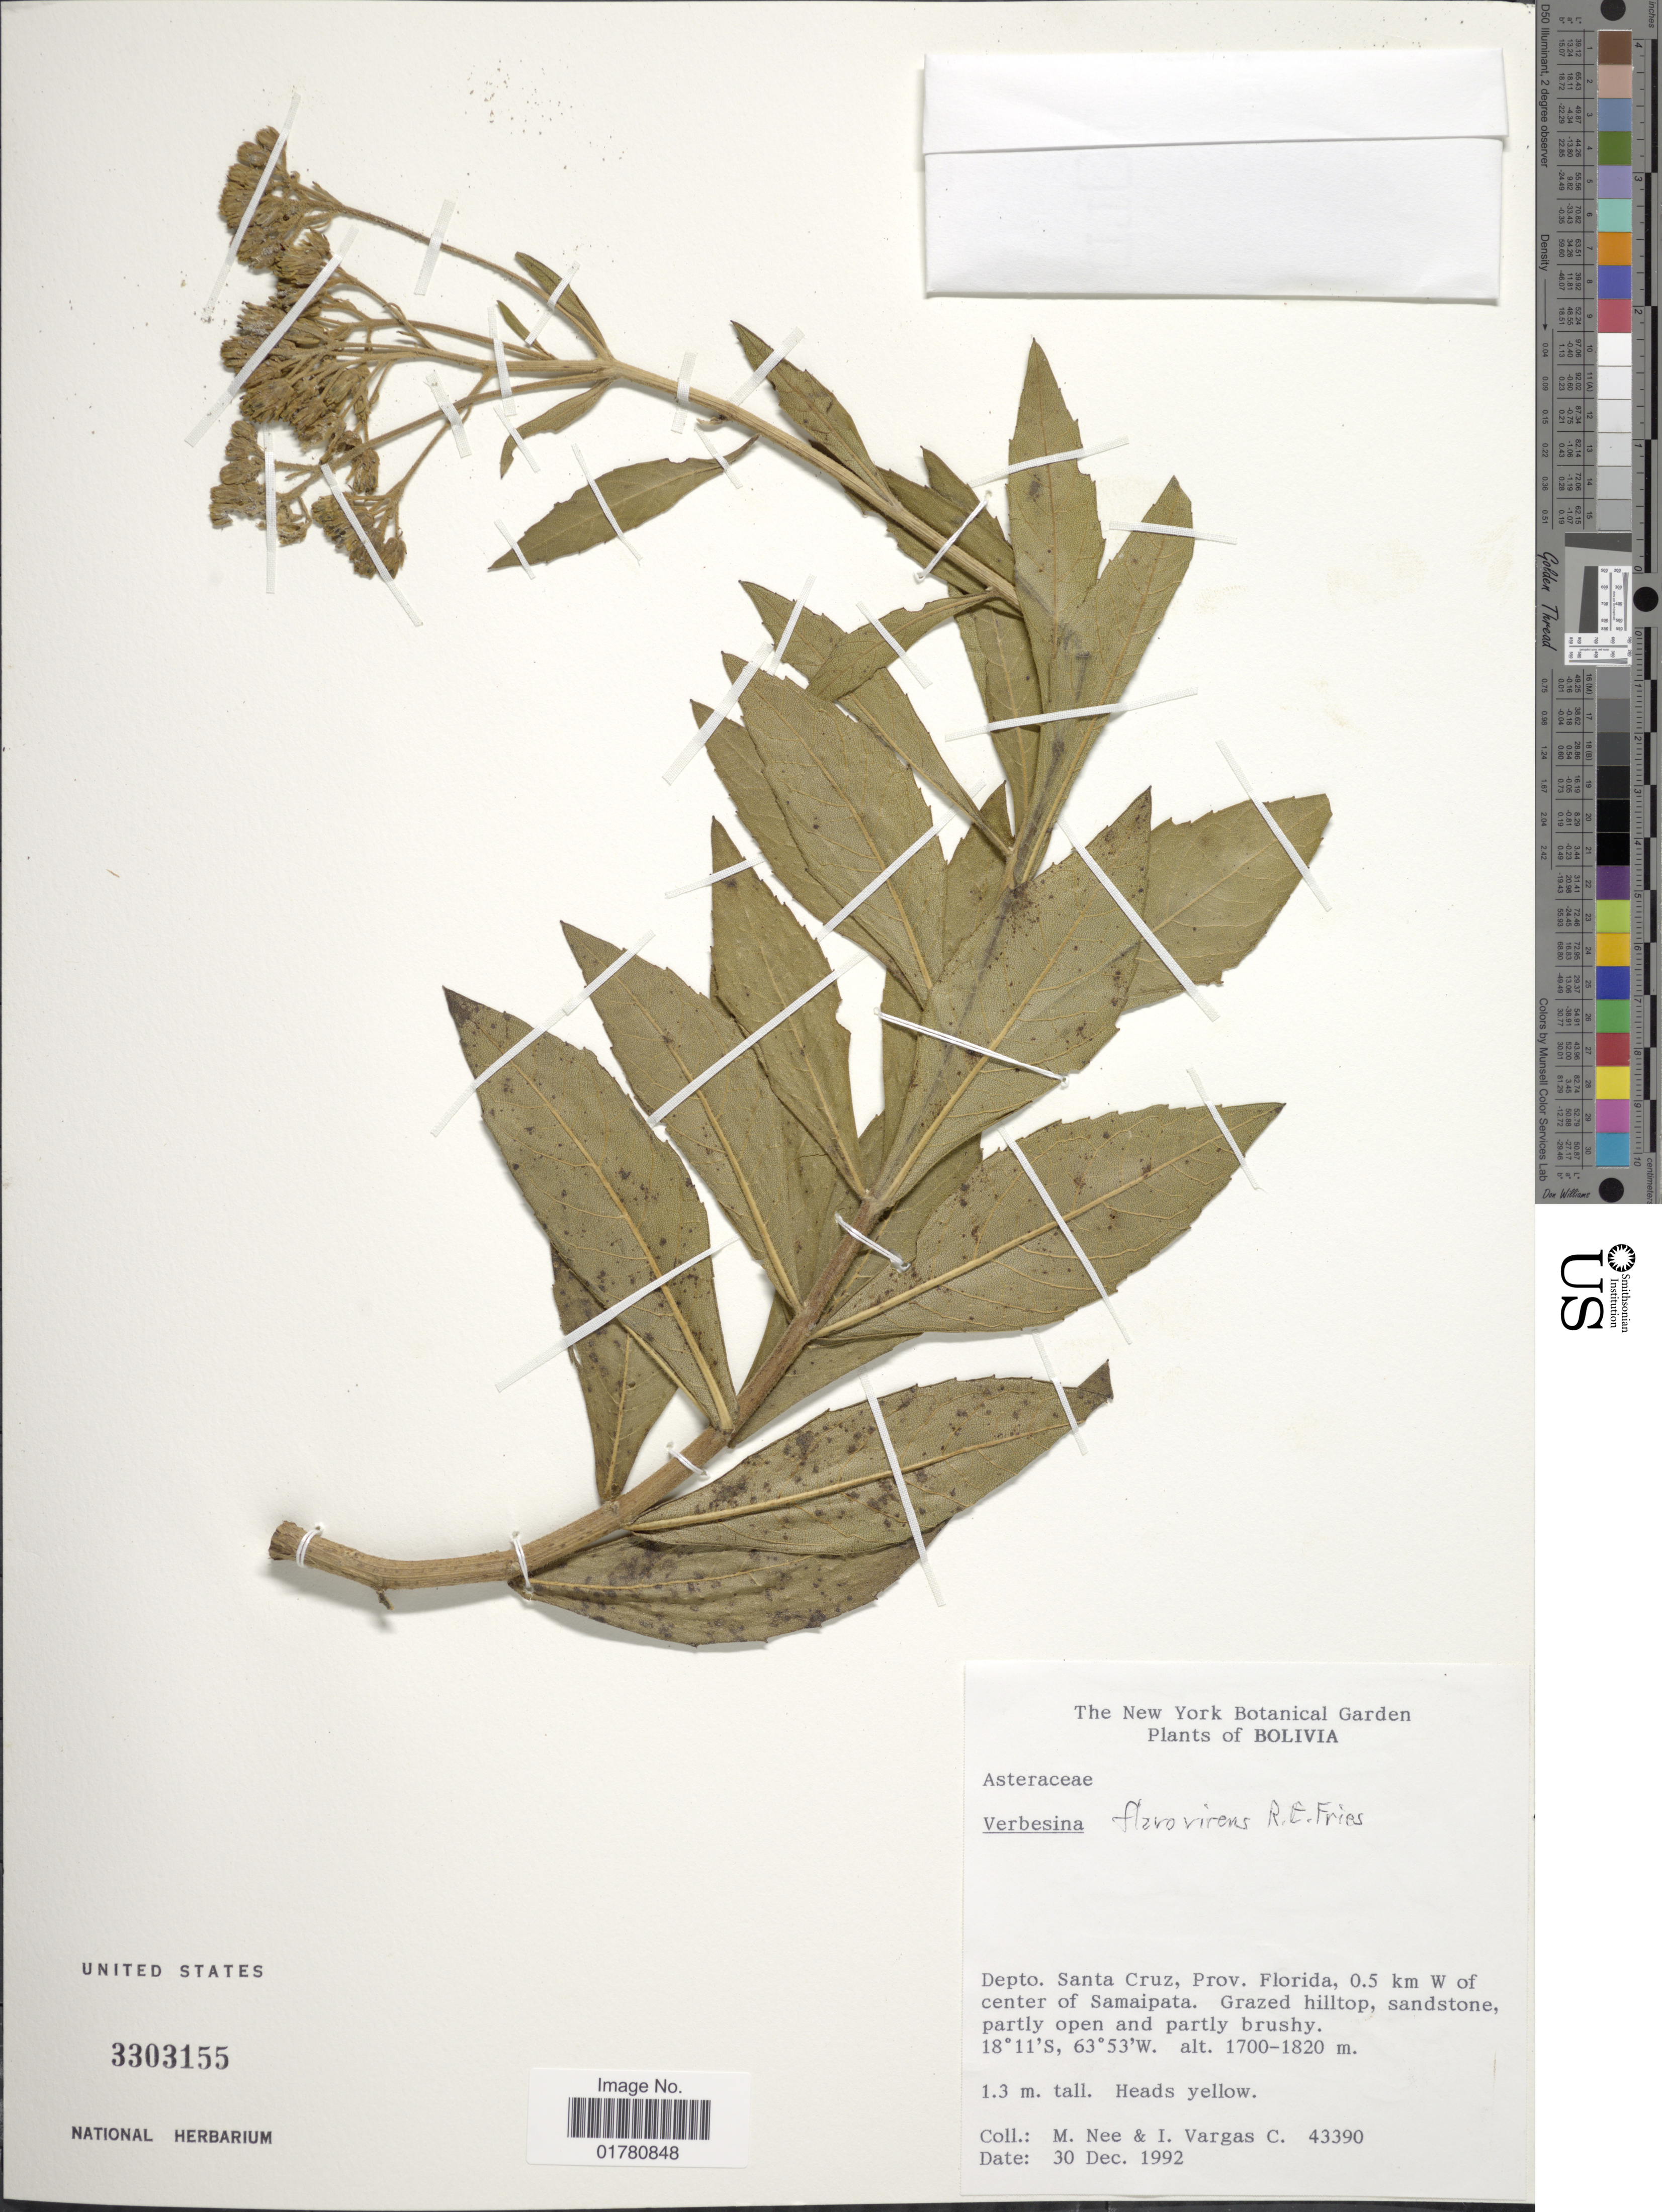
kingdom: Plantae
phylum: Tracheophyta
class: Magnoliopsida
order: Asterales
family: Asteraceae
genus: Verbesina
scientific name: Verbesina flavovirens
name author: R.E. Fr.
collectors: M. Nee & I. Vargas C.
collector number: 43390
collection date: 1992-12-30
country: Bolivia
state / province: Santa Cruz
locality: Depto Santa Cruz, Prov. Florida, 0.5 km W of center of Samaipata. Grazed hiltop, sandstone, partly open and partly burshy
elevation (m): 1700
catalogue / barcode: US 3303155